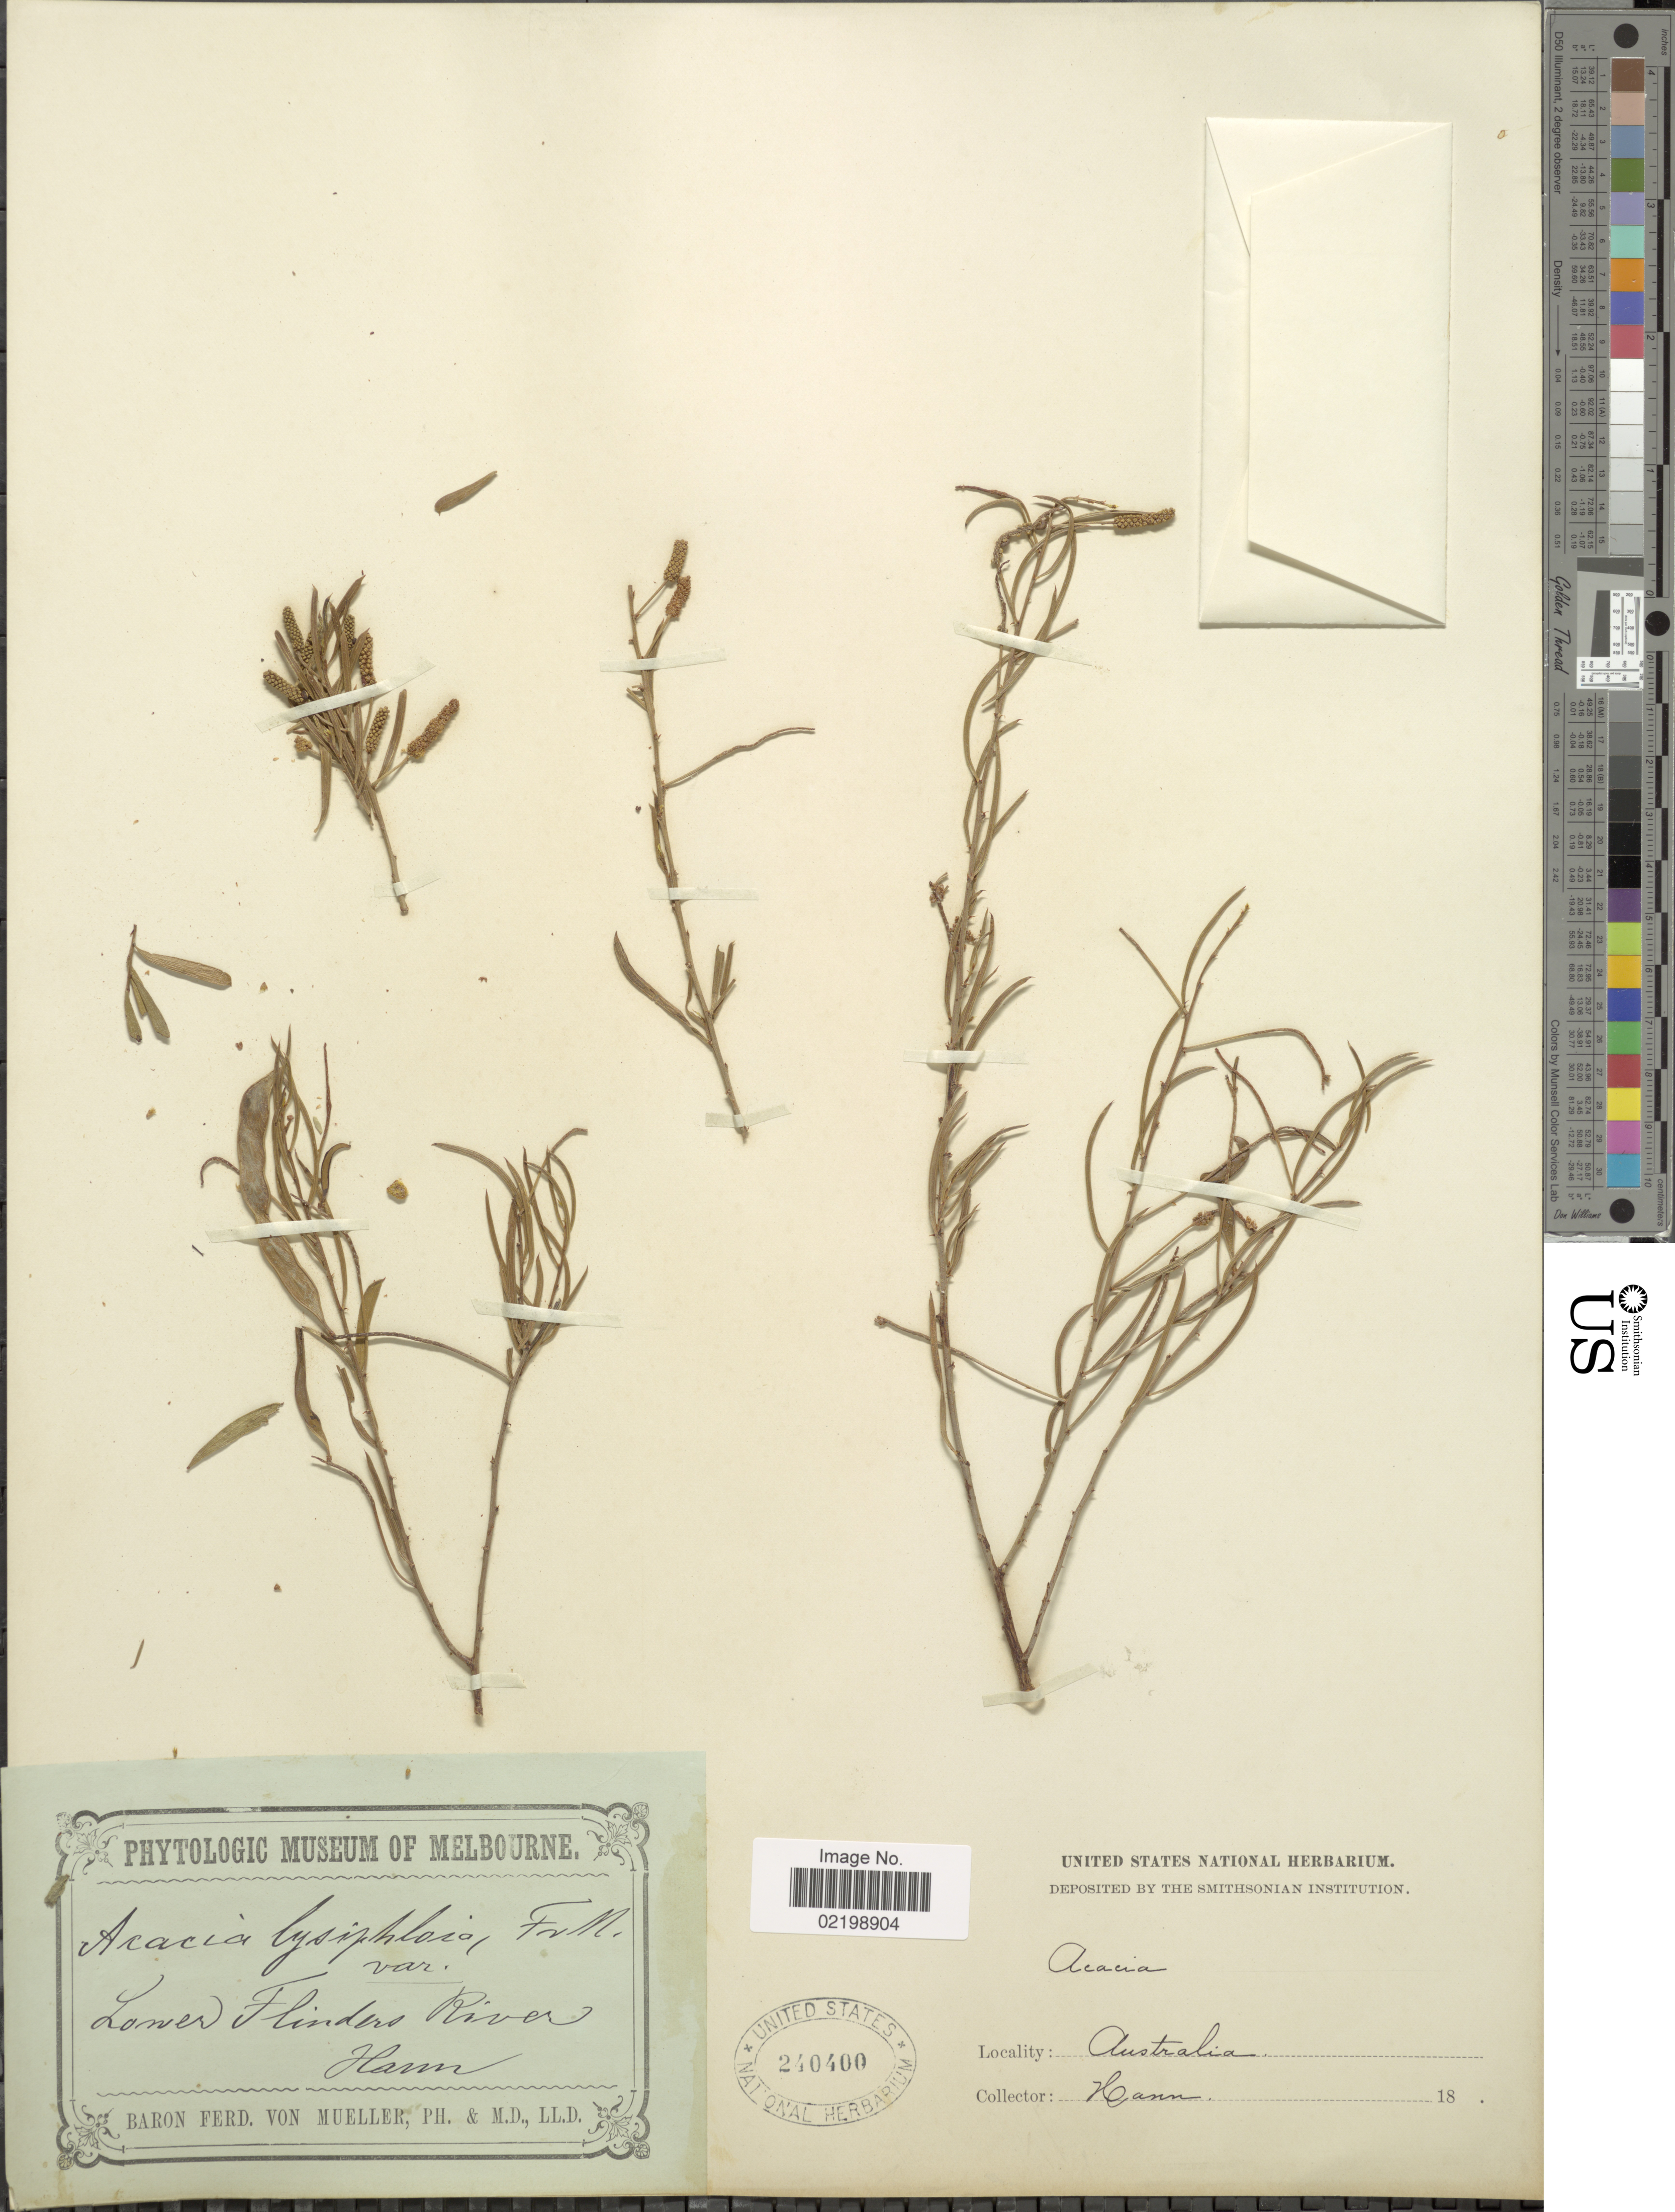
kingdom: Plantae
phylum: Tracheophyta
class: Magnoliopsida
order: Fabales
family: Fabaceae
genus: Acacia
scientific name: Acacia lysiphloia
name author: F. Muell.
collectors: Hann.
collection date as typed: Transcribed d/m/y: //18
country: Australia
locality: Thornton Peak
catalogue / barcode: US 240400